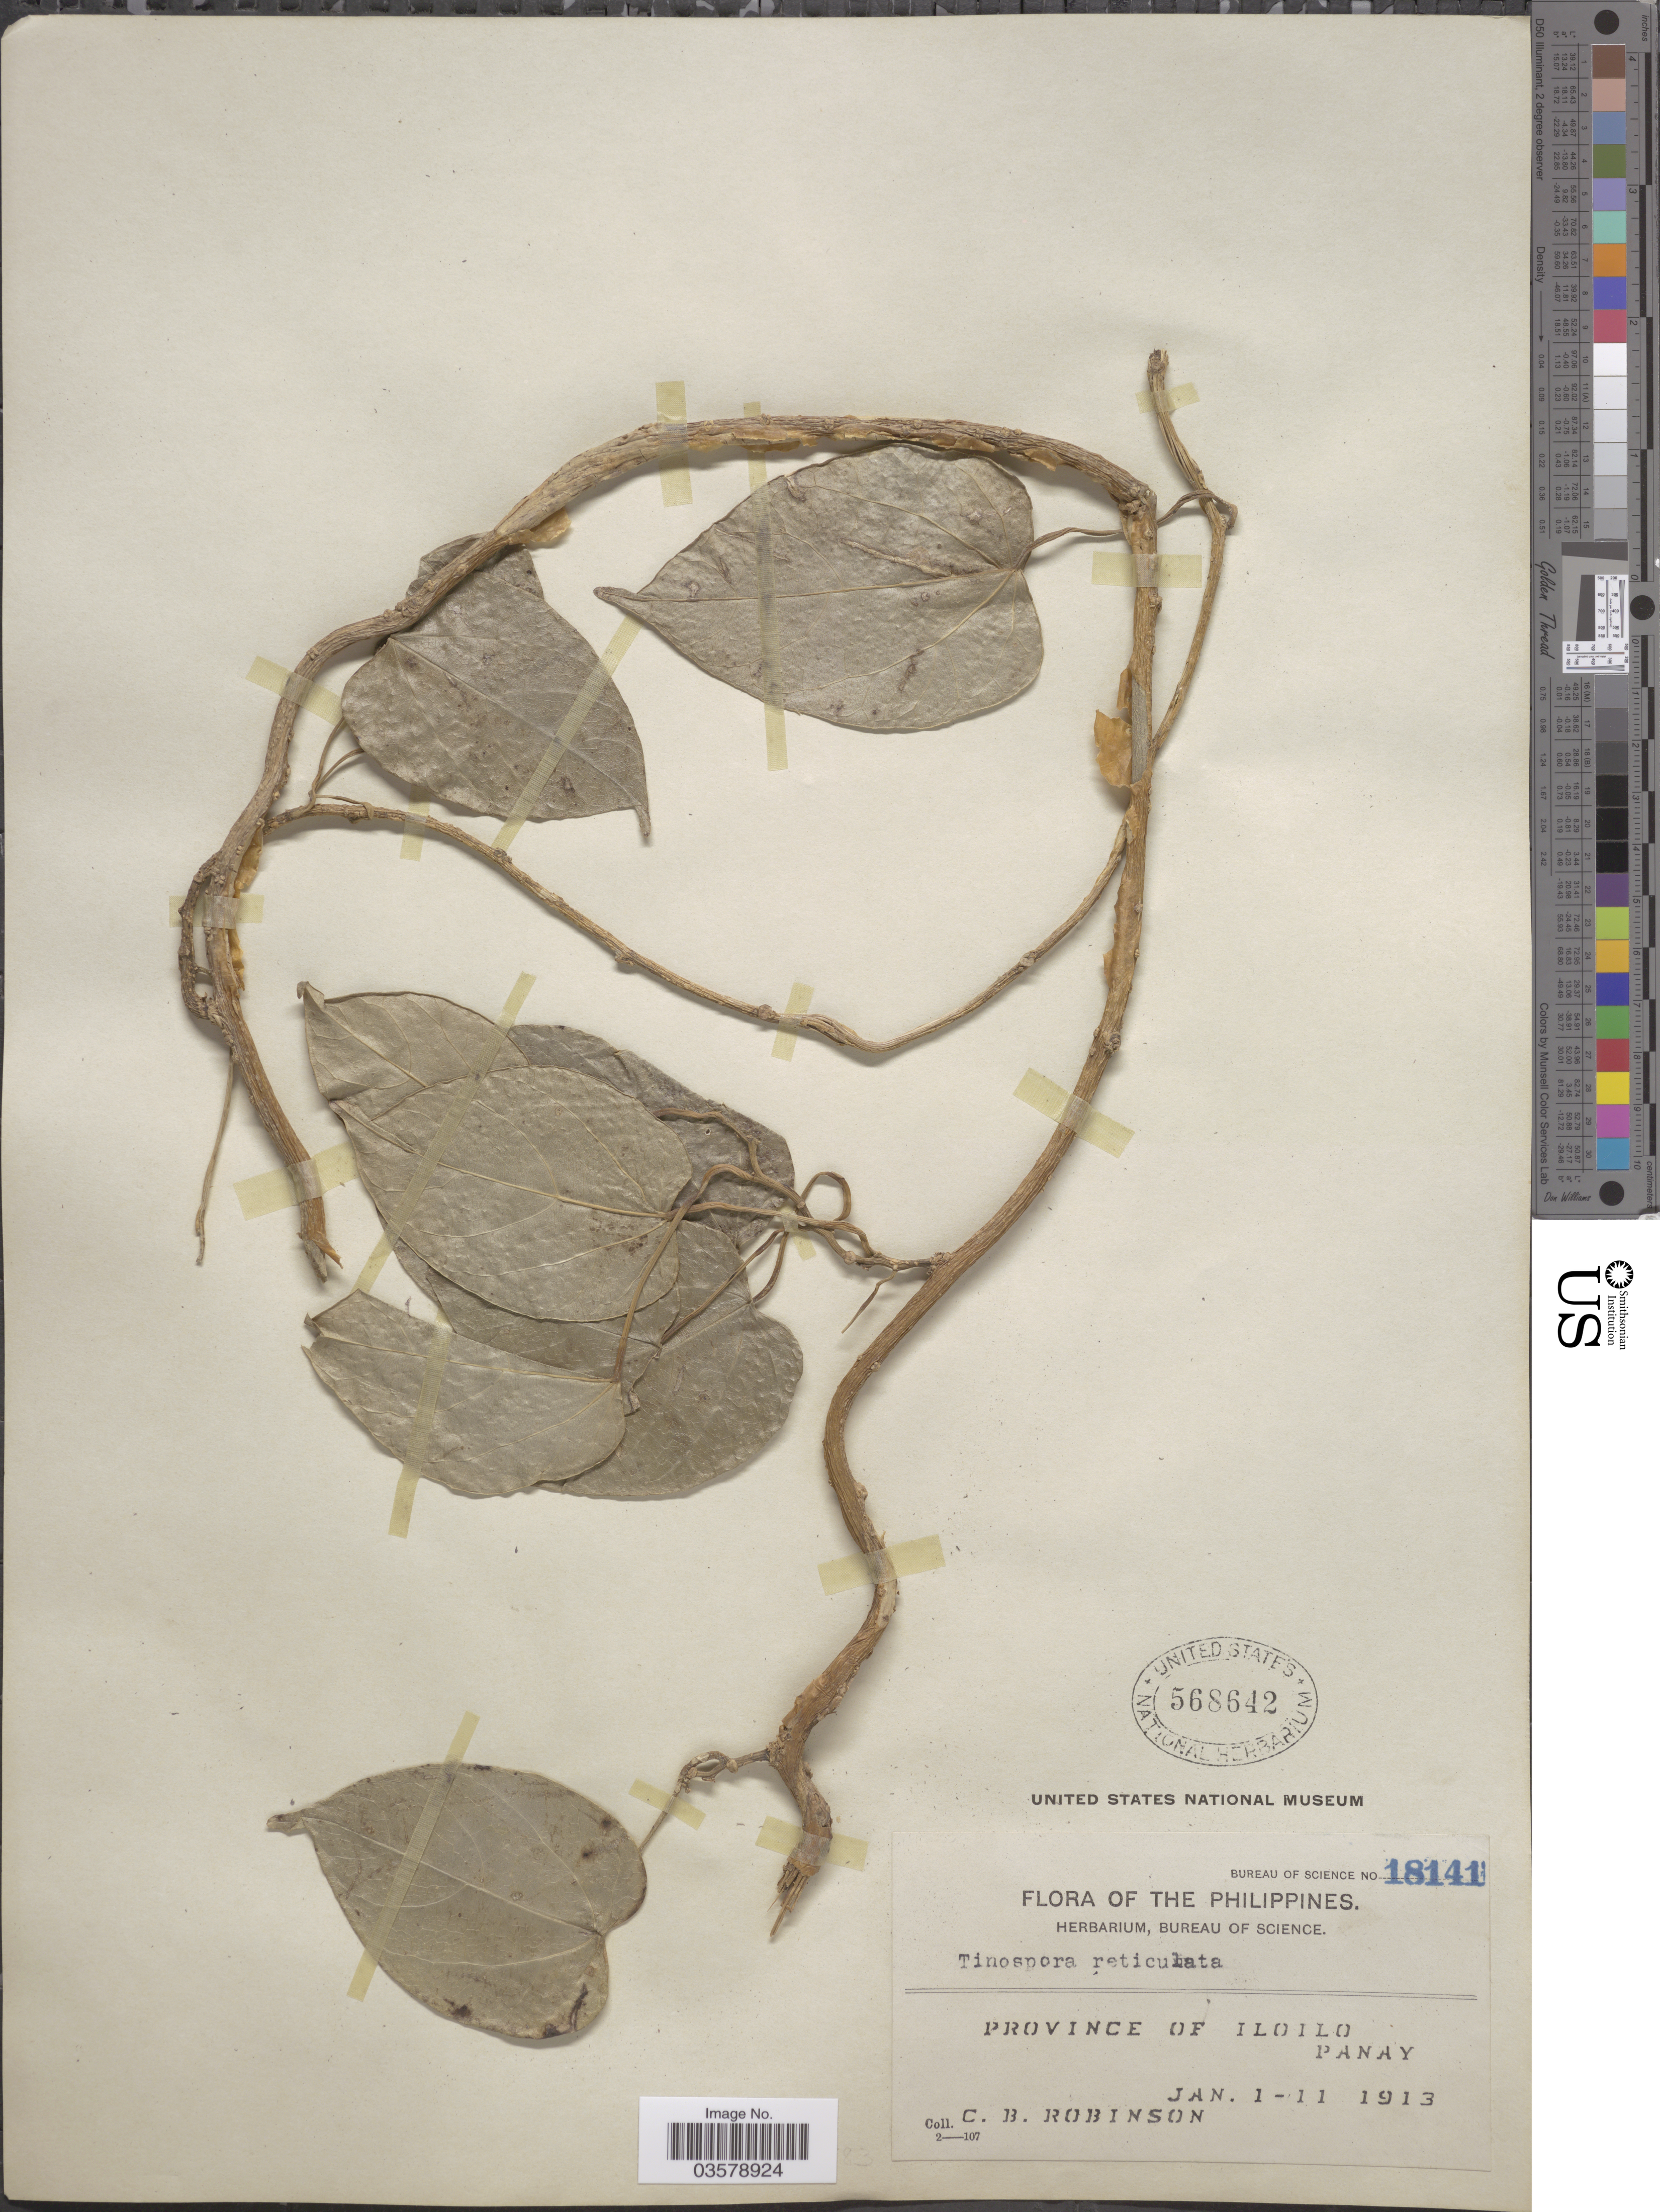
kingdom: Plantae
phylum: Tracheophyta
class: Magnoliopsida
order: Ranunculales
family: Menispermaceae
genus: Tinospora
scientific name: Tinospora glabra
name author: (Burm. f.) Merr.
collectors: C. Robinson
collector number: Bureau of Science 18141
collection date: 1913-01-01/1913-01-11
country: Philippines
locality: Province of Iloilo, Panay.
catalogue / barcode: US 568642